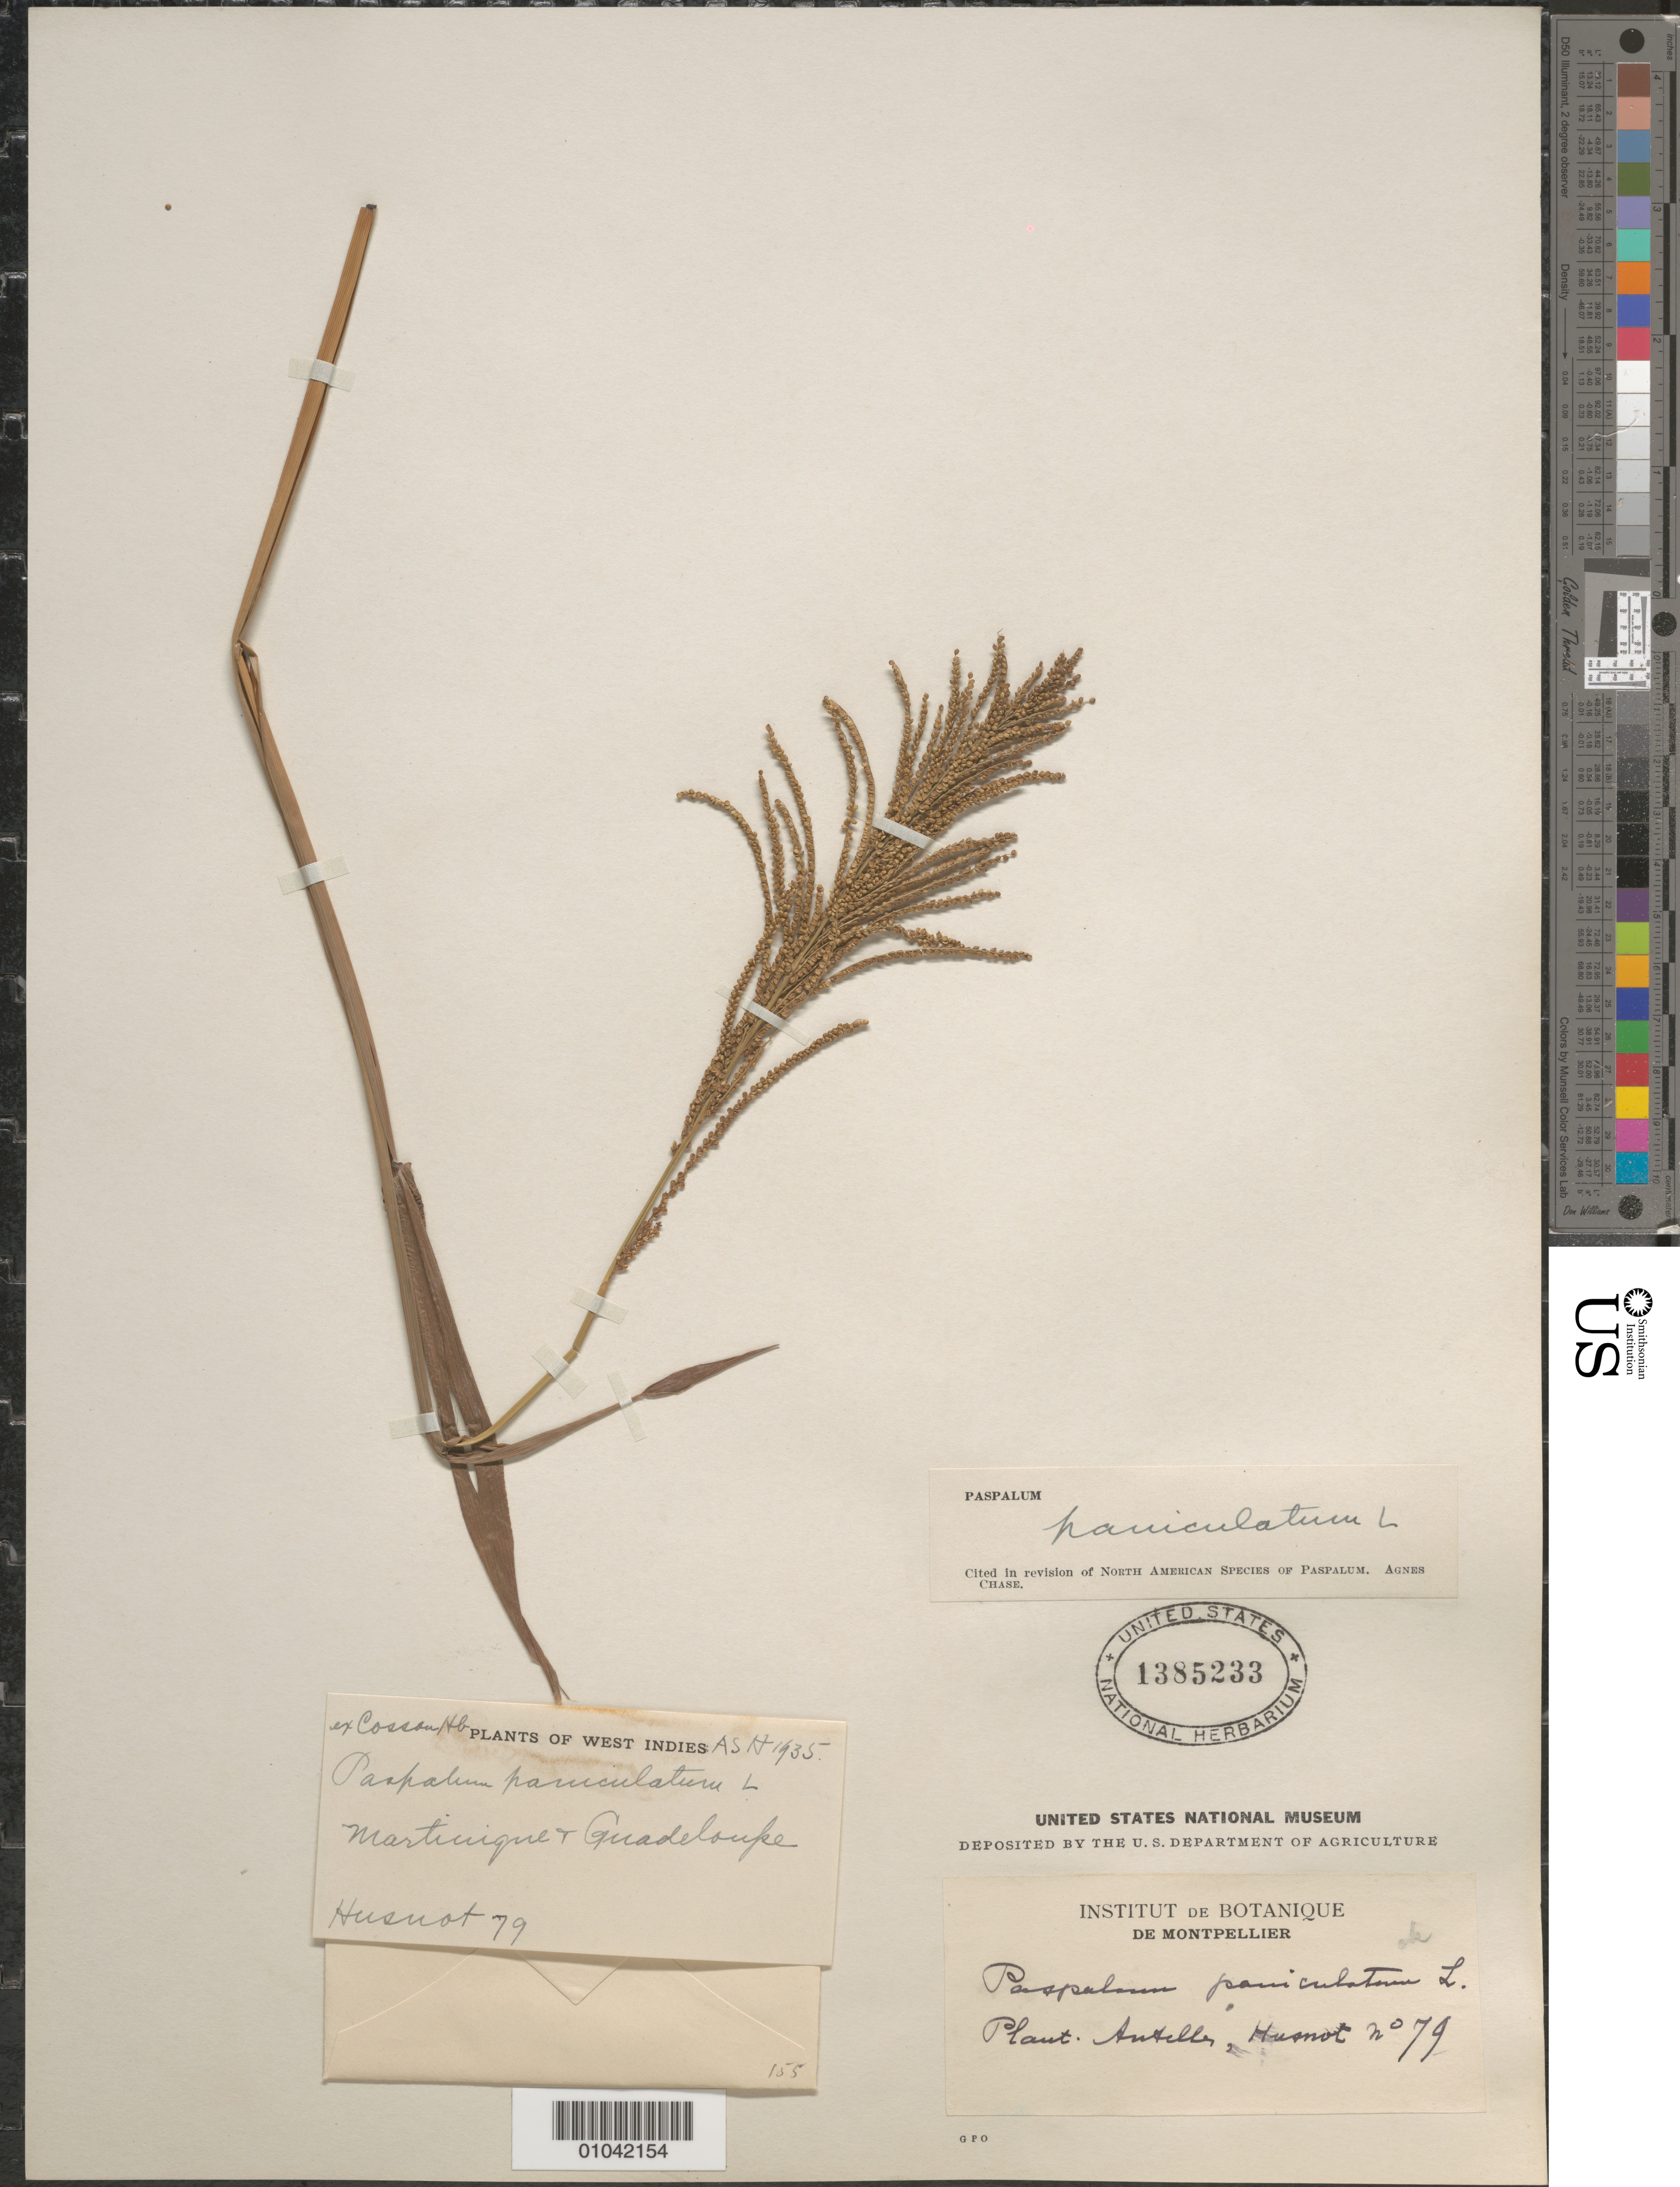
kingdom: Plantae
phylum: Tracheophyta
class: Liliopsida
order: Poales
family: Poaceae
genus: Paspalum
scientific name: Paspalum paniculatum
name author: L.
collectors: P. T. Husnot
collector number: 79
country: Martinique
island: Martinique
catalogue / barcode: US 1385233